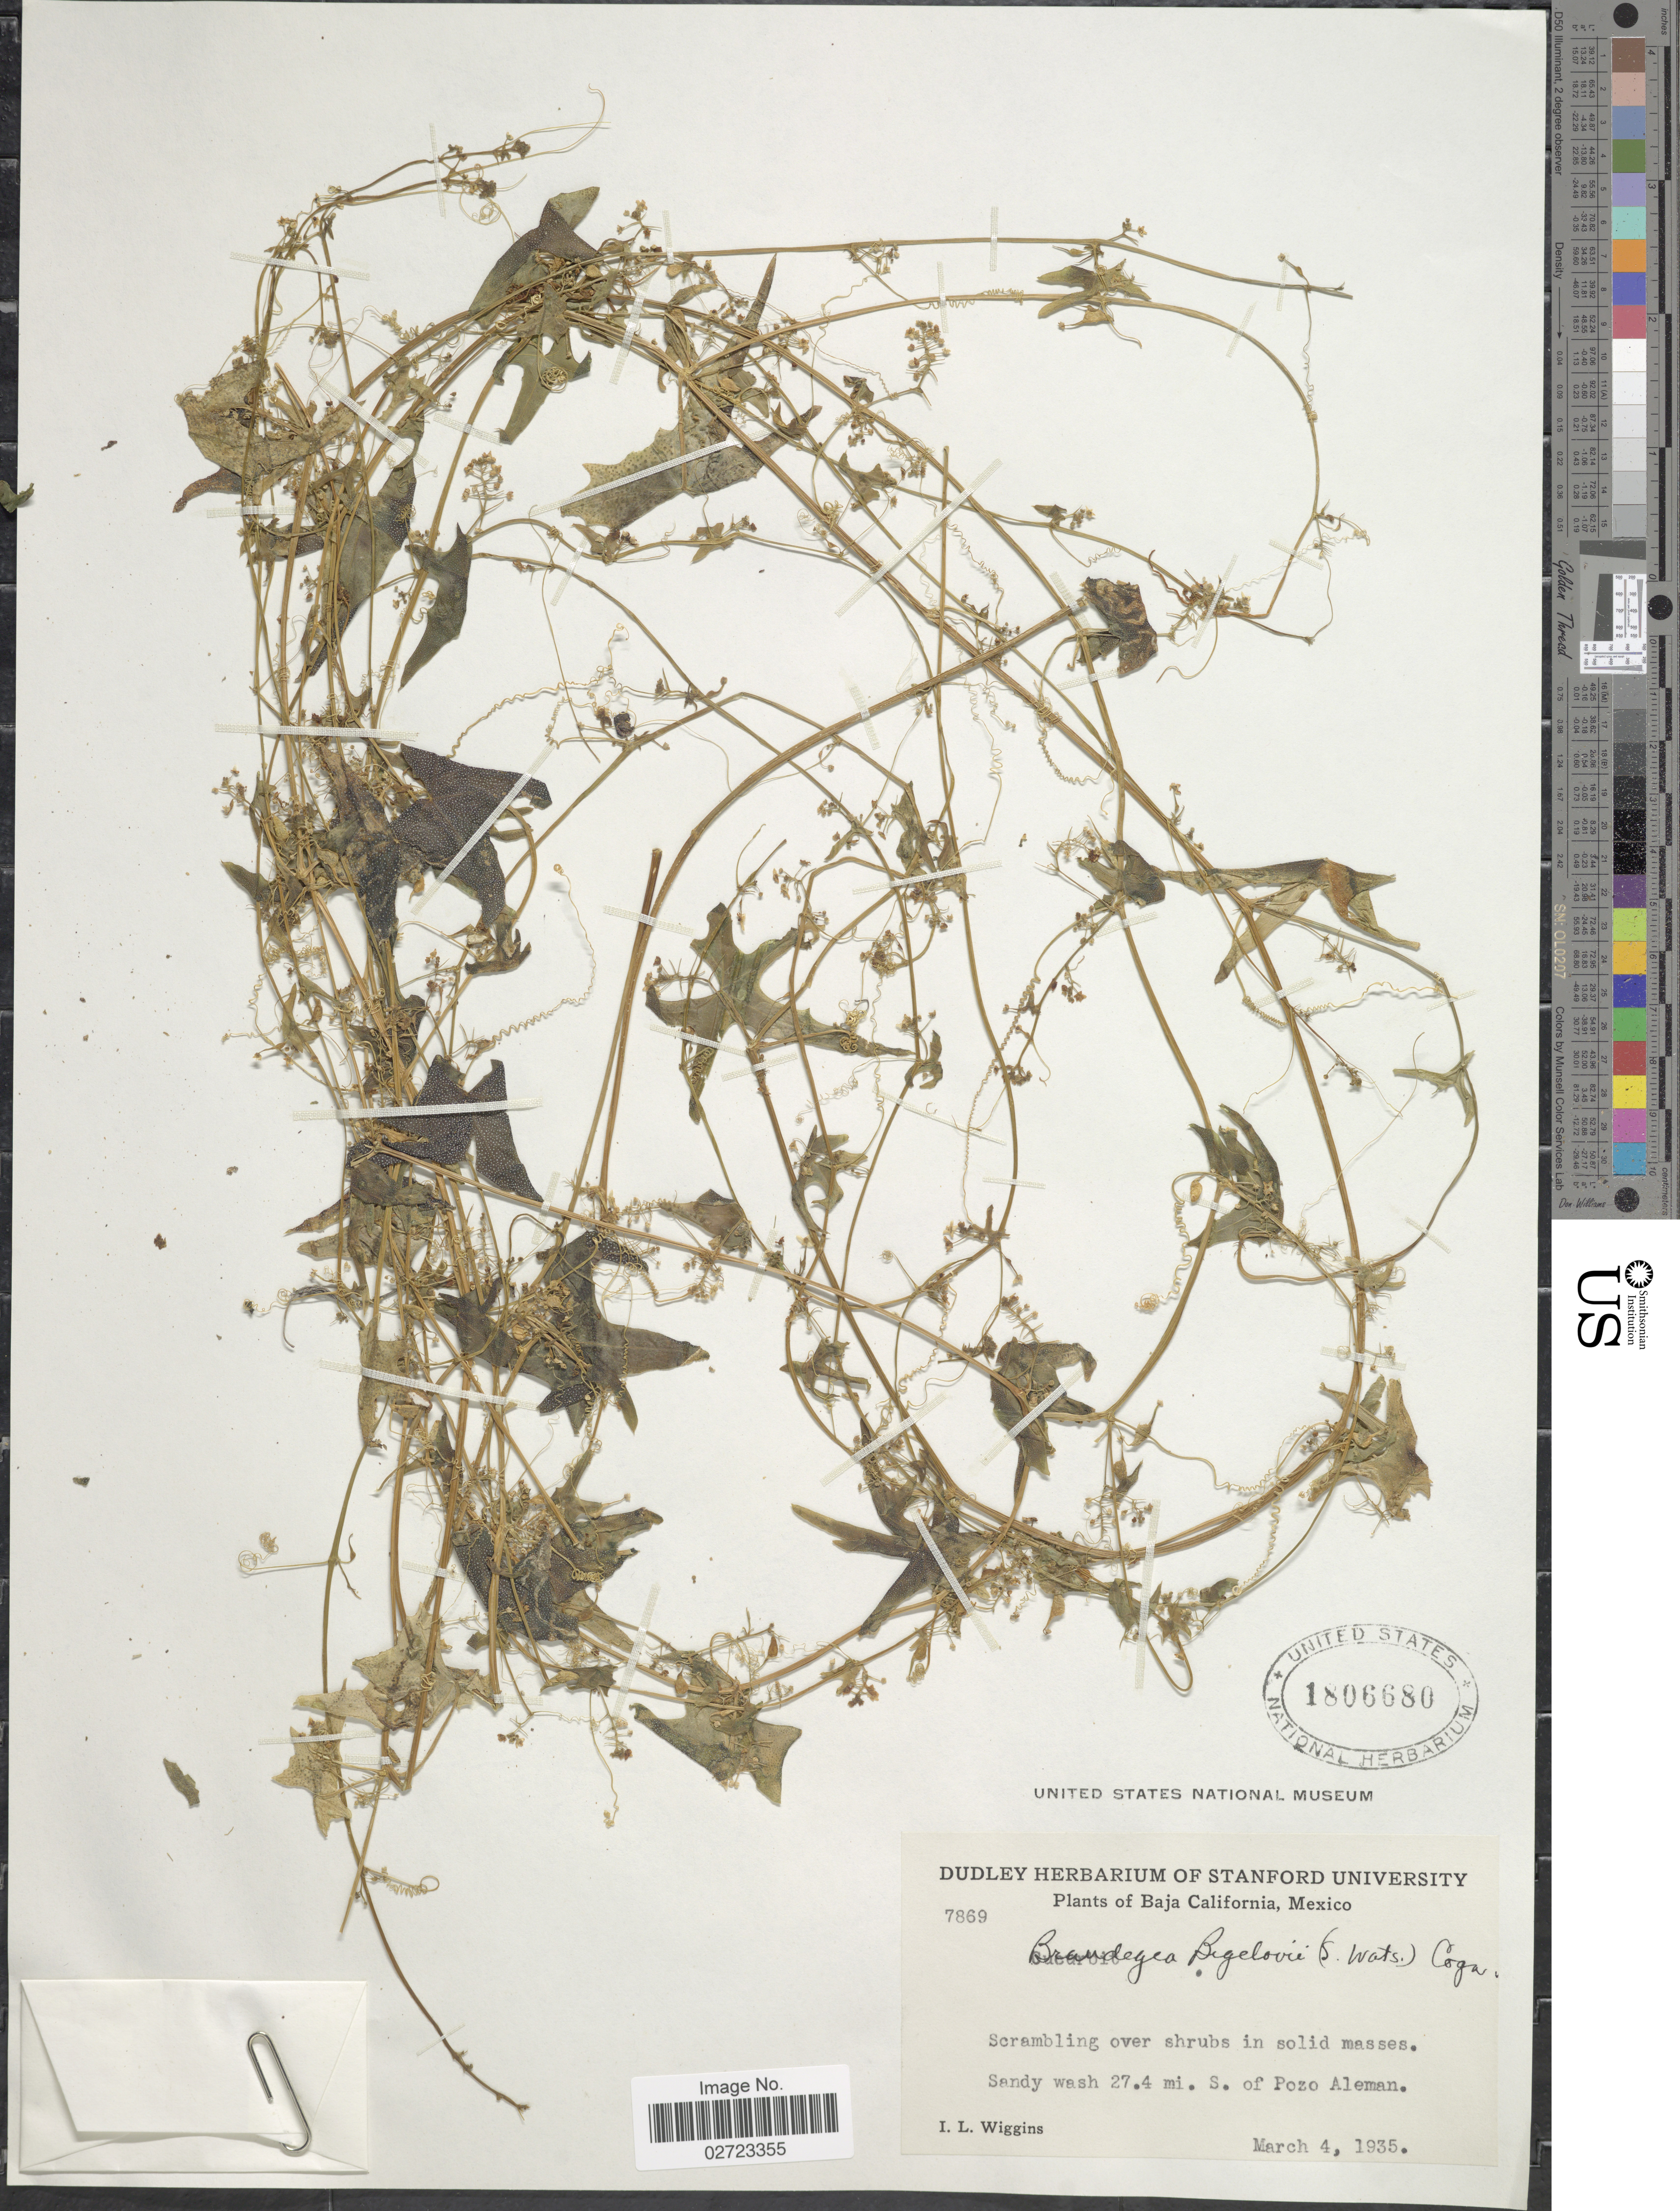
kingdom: Plantae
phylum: Tracheophyta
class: Magnoliopsida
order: Cucurbitales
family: Cucurbitaceae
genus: Brandegea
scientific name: Brandegea bigelovii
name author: (Watson) Cogn.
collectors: I. L. Wiggins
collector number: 7869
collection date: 1935-03-04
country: Mexico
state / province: Baja California Sur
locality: Sandy wash 27.4 mi. S. of Pozo Aleman.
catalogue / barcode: US 1806680